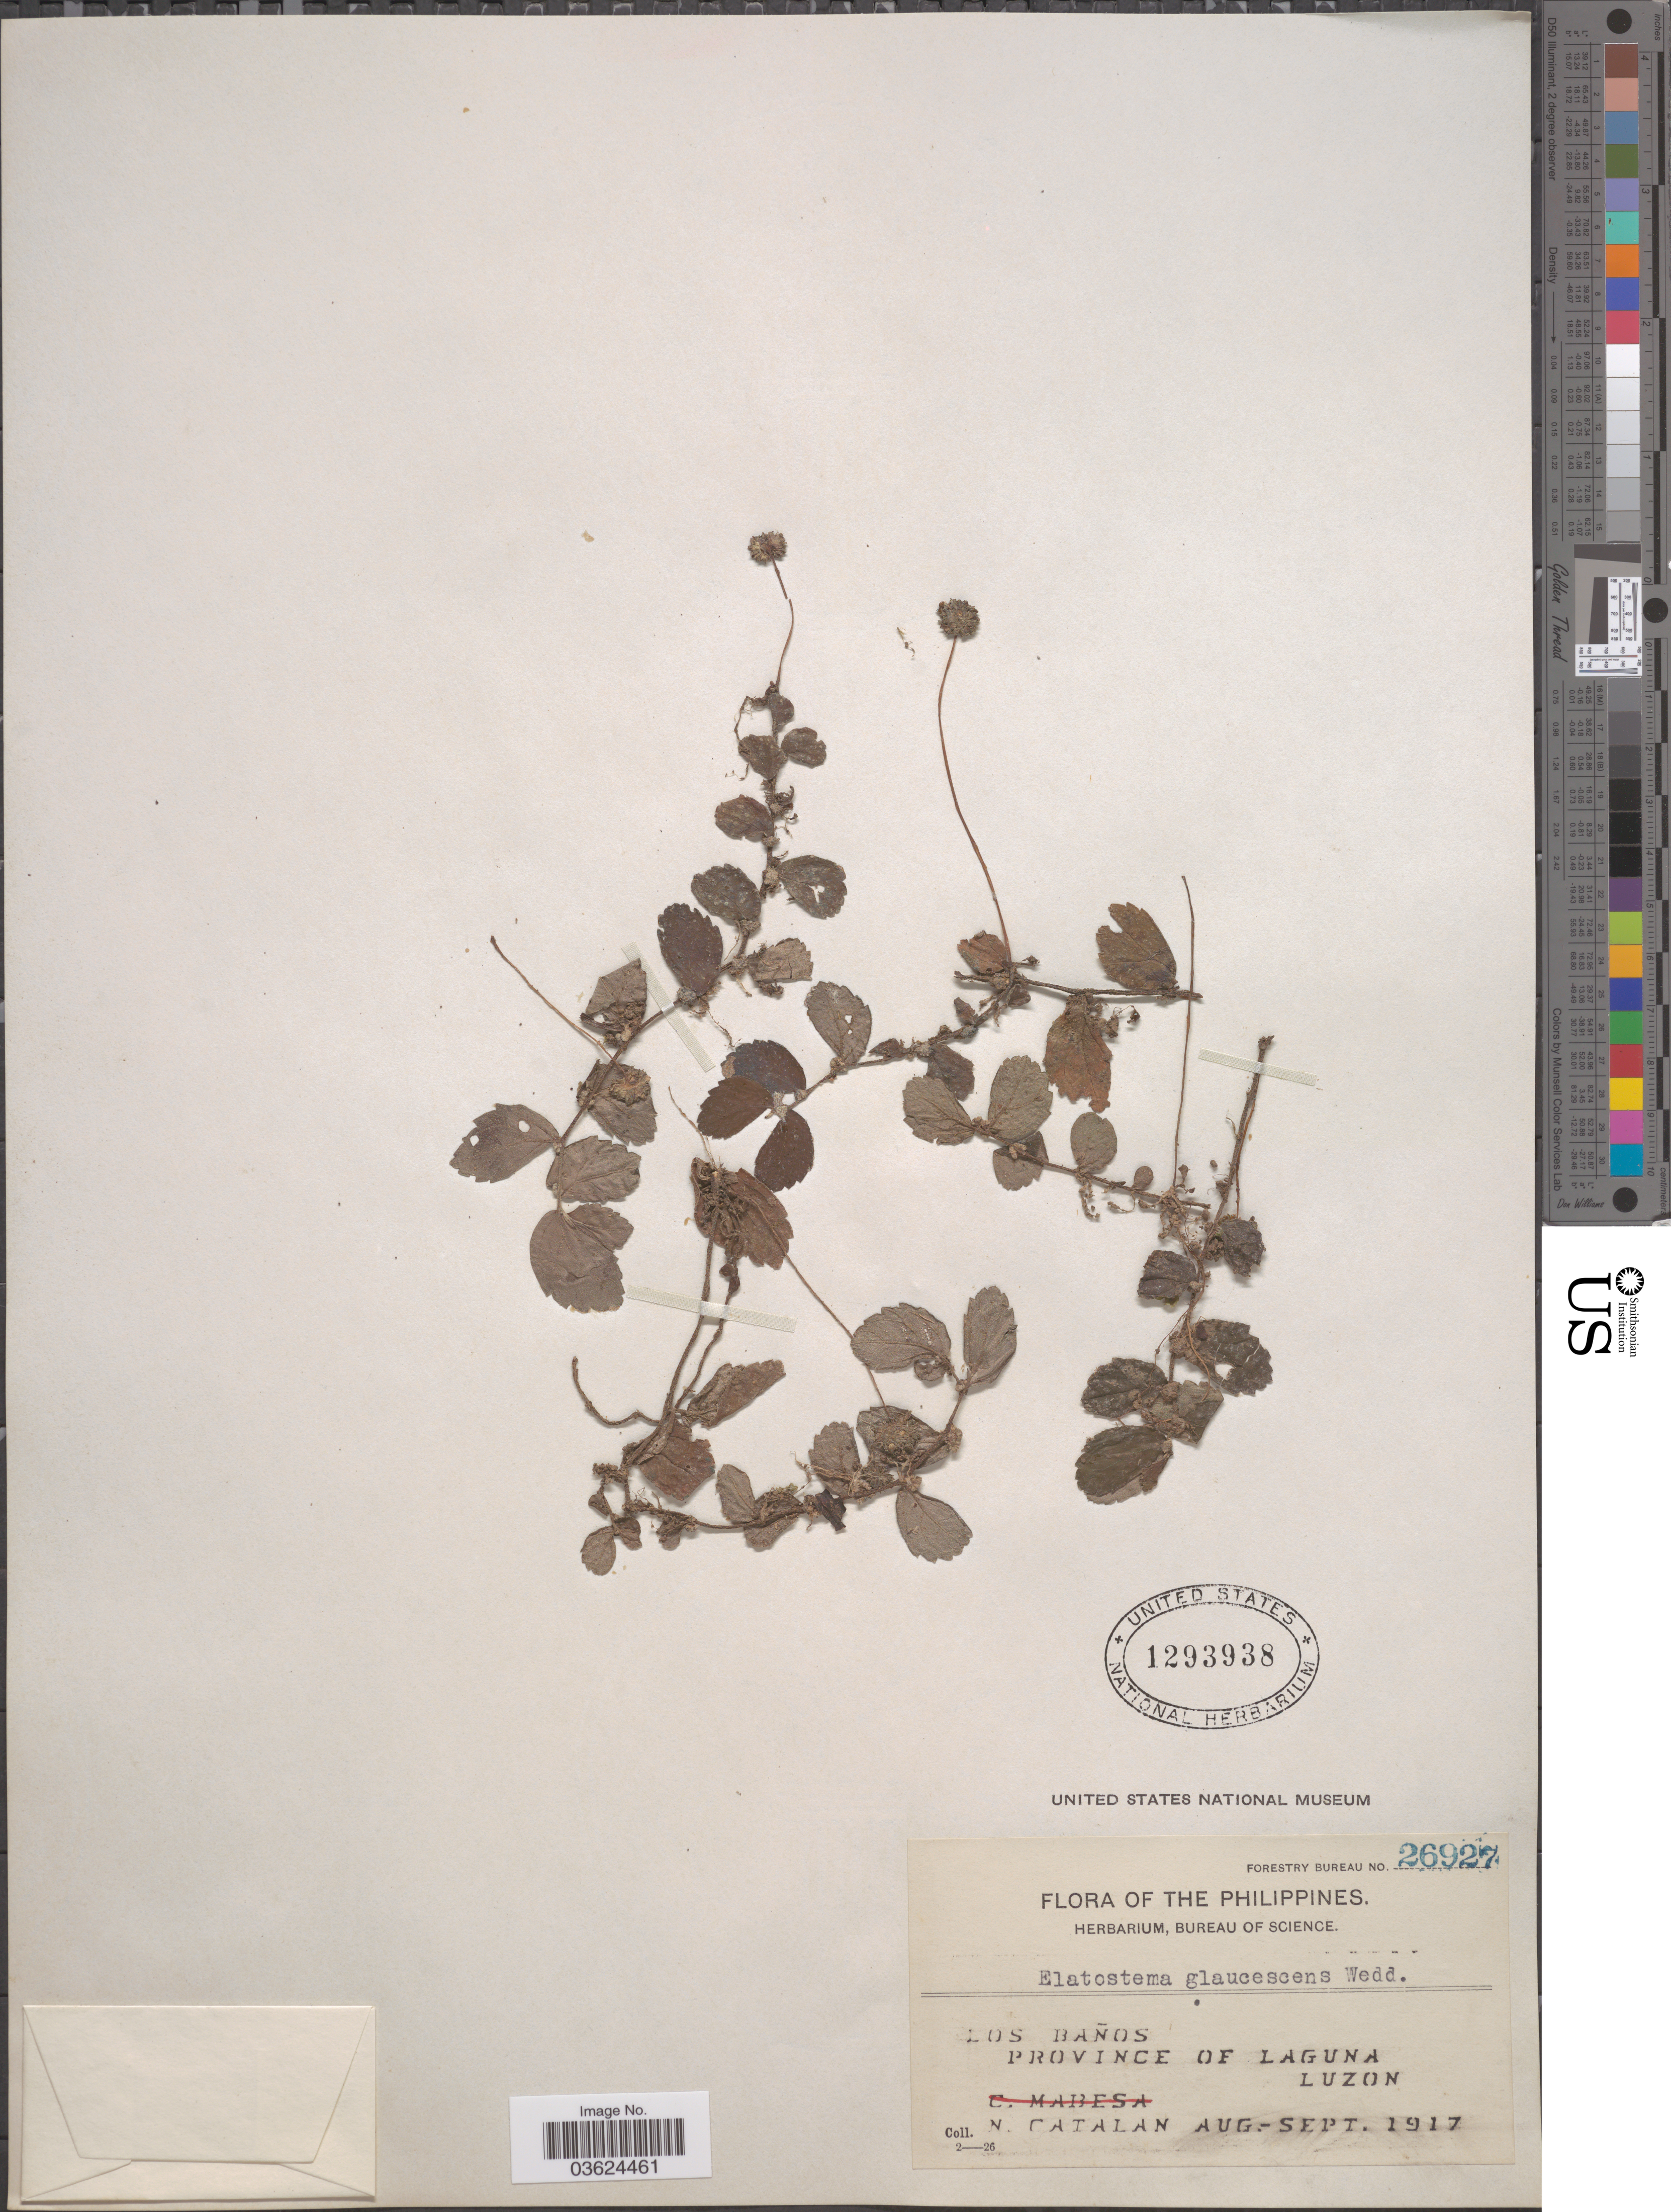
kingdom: Plantae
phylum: Tracheophyta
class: Magnoliopsida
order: Rosales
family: Urticaceae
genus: Elatostema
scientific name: Elatostema glaucescens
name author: Wedd.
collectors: N. Catalan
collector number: Forestry Bureau 26927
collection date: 1917-08/1917-09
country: Philippines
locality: Los Baños, Province of Laguna, Luzon.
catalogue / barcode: US 1293938